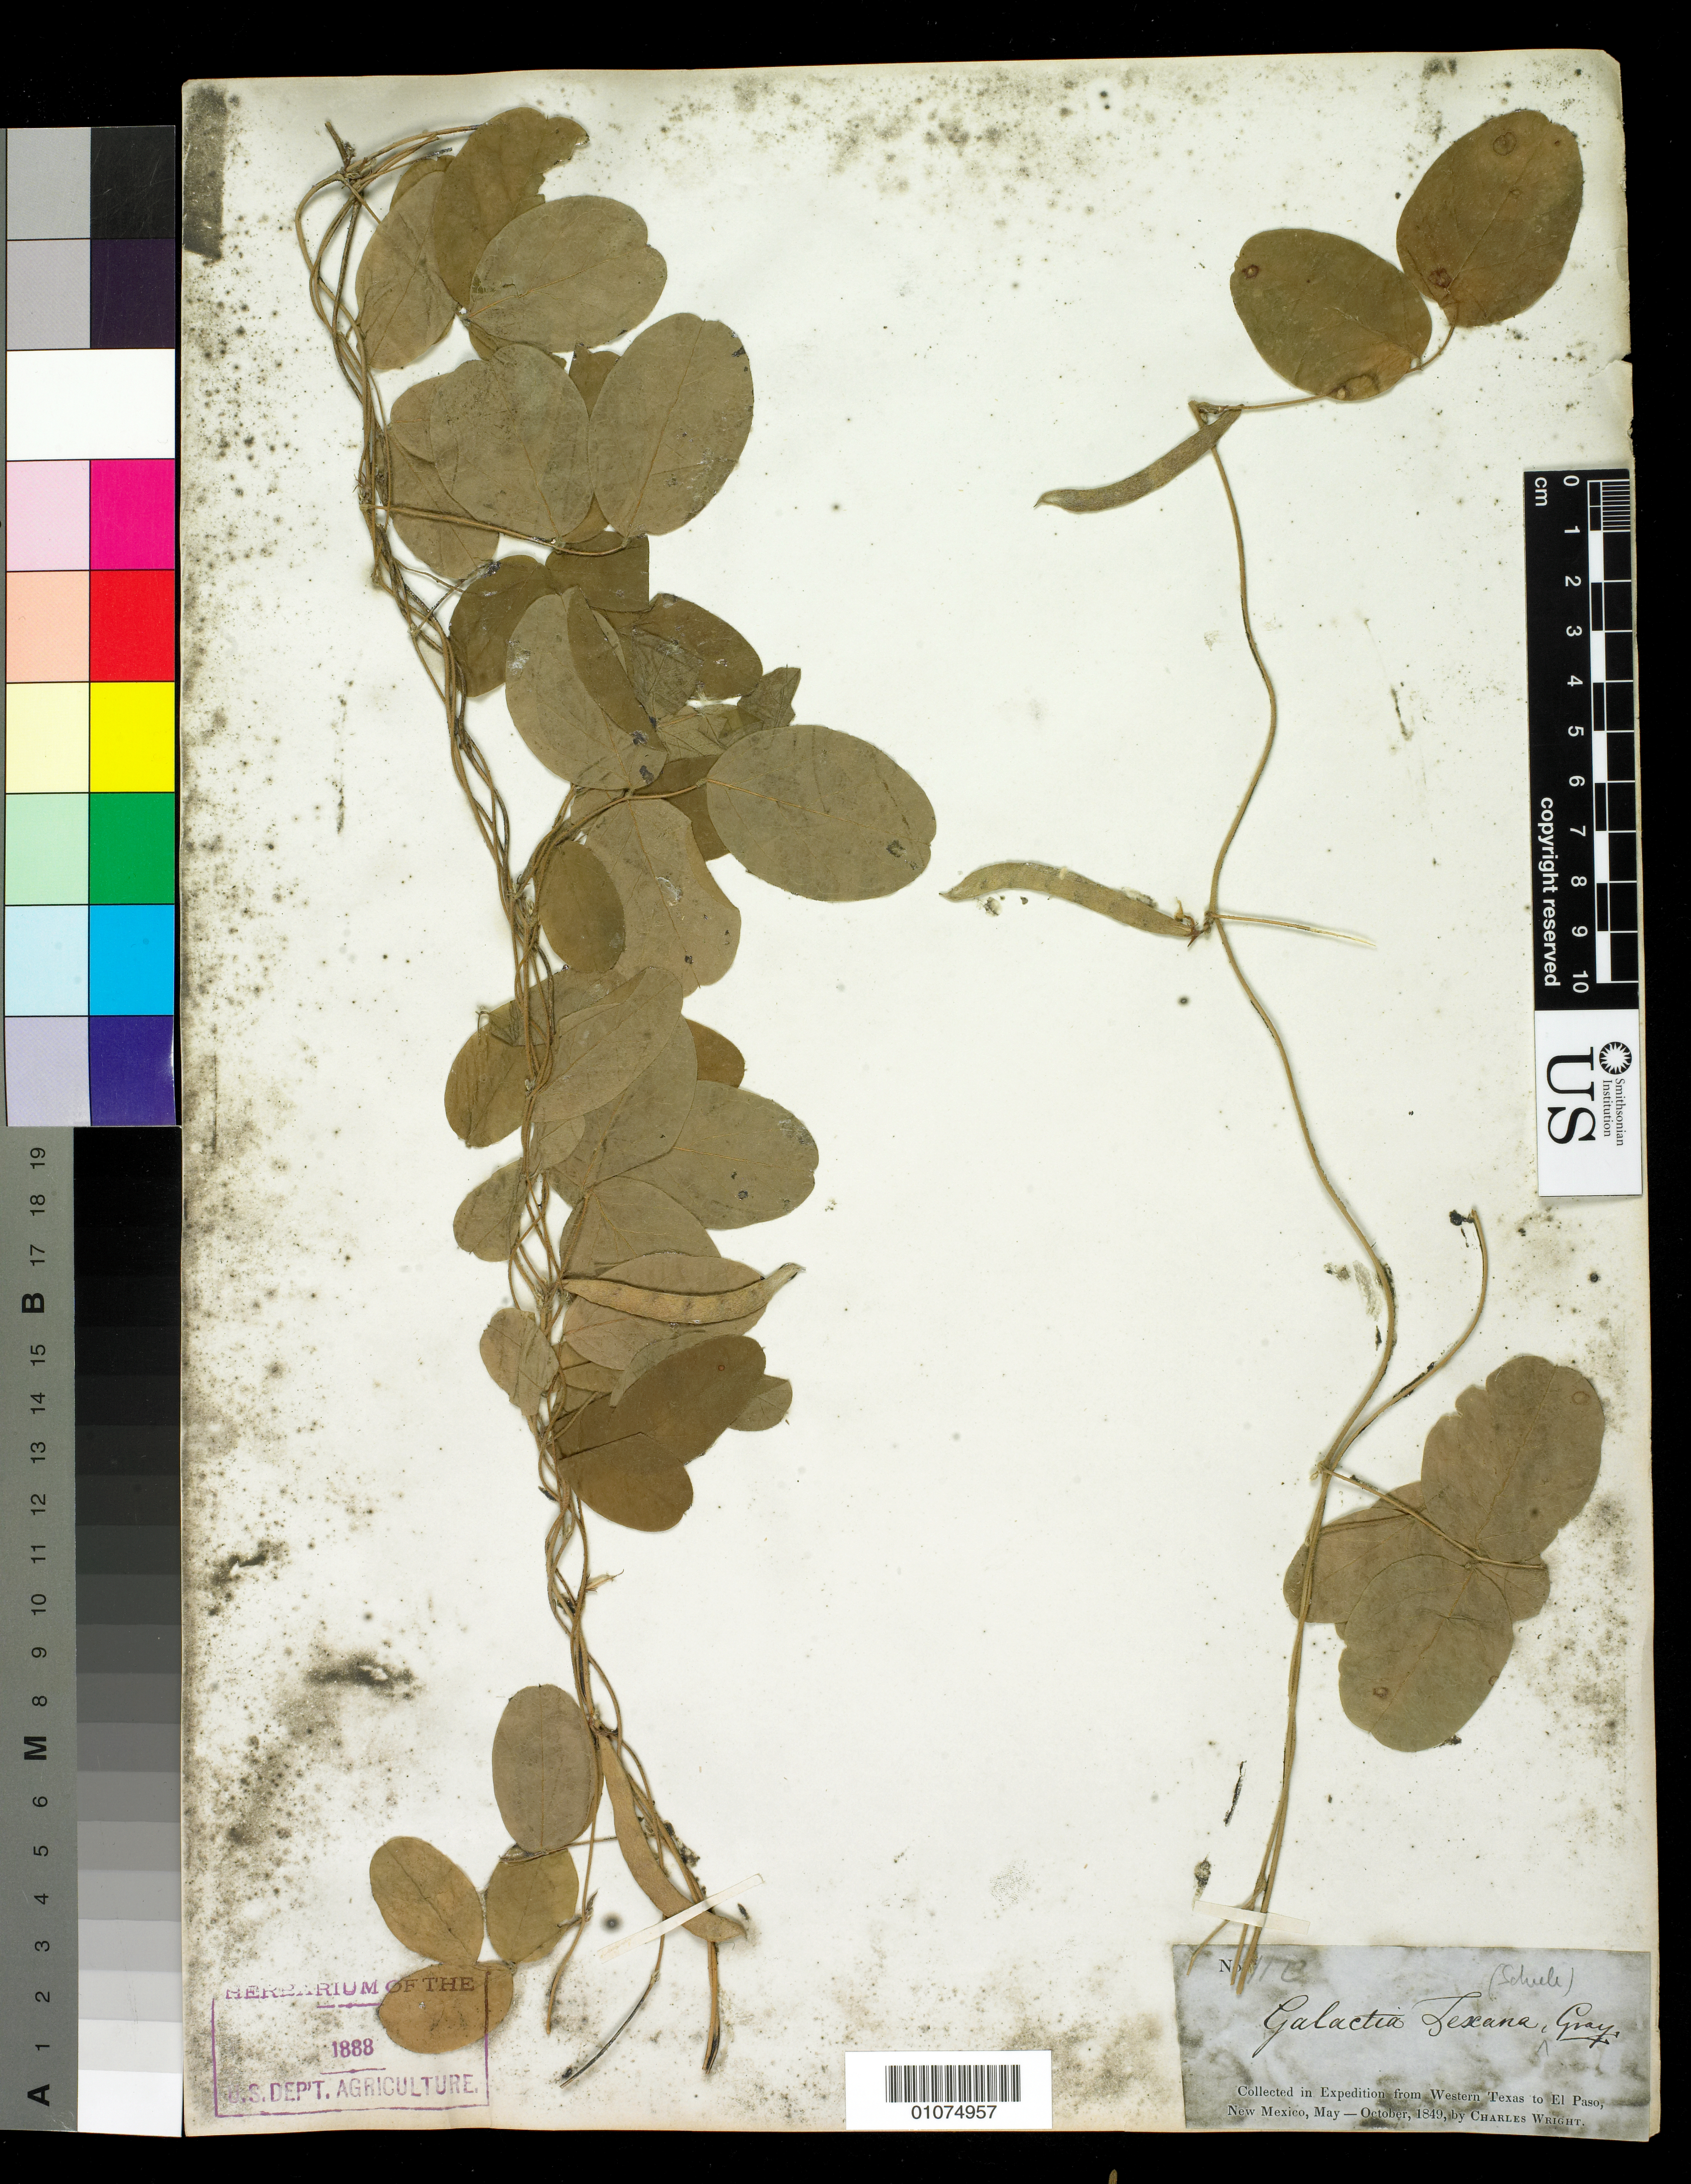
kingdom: Plantae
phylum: Tracheophyta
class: Magnoliopsida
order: Fabales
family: Fabaceae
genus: Galactia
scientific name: Galactia texana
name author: (Scheele) A. Gray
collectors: C. Wright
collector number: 110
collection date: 1849-05/1849-10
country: United States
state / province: New Mexico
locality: Western Texas to El Paso, N. Mexico